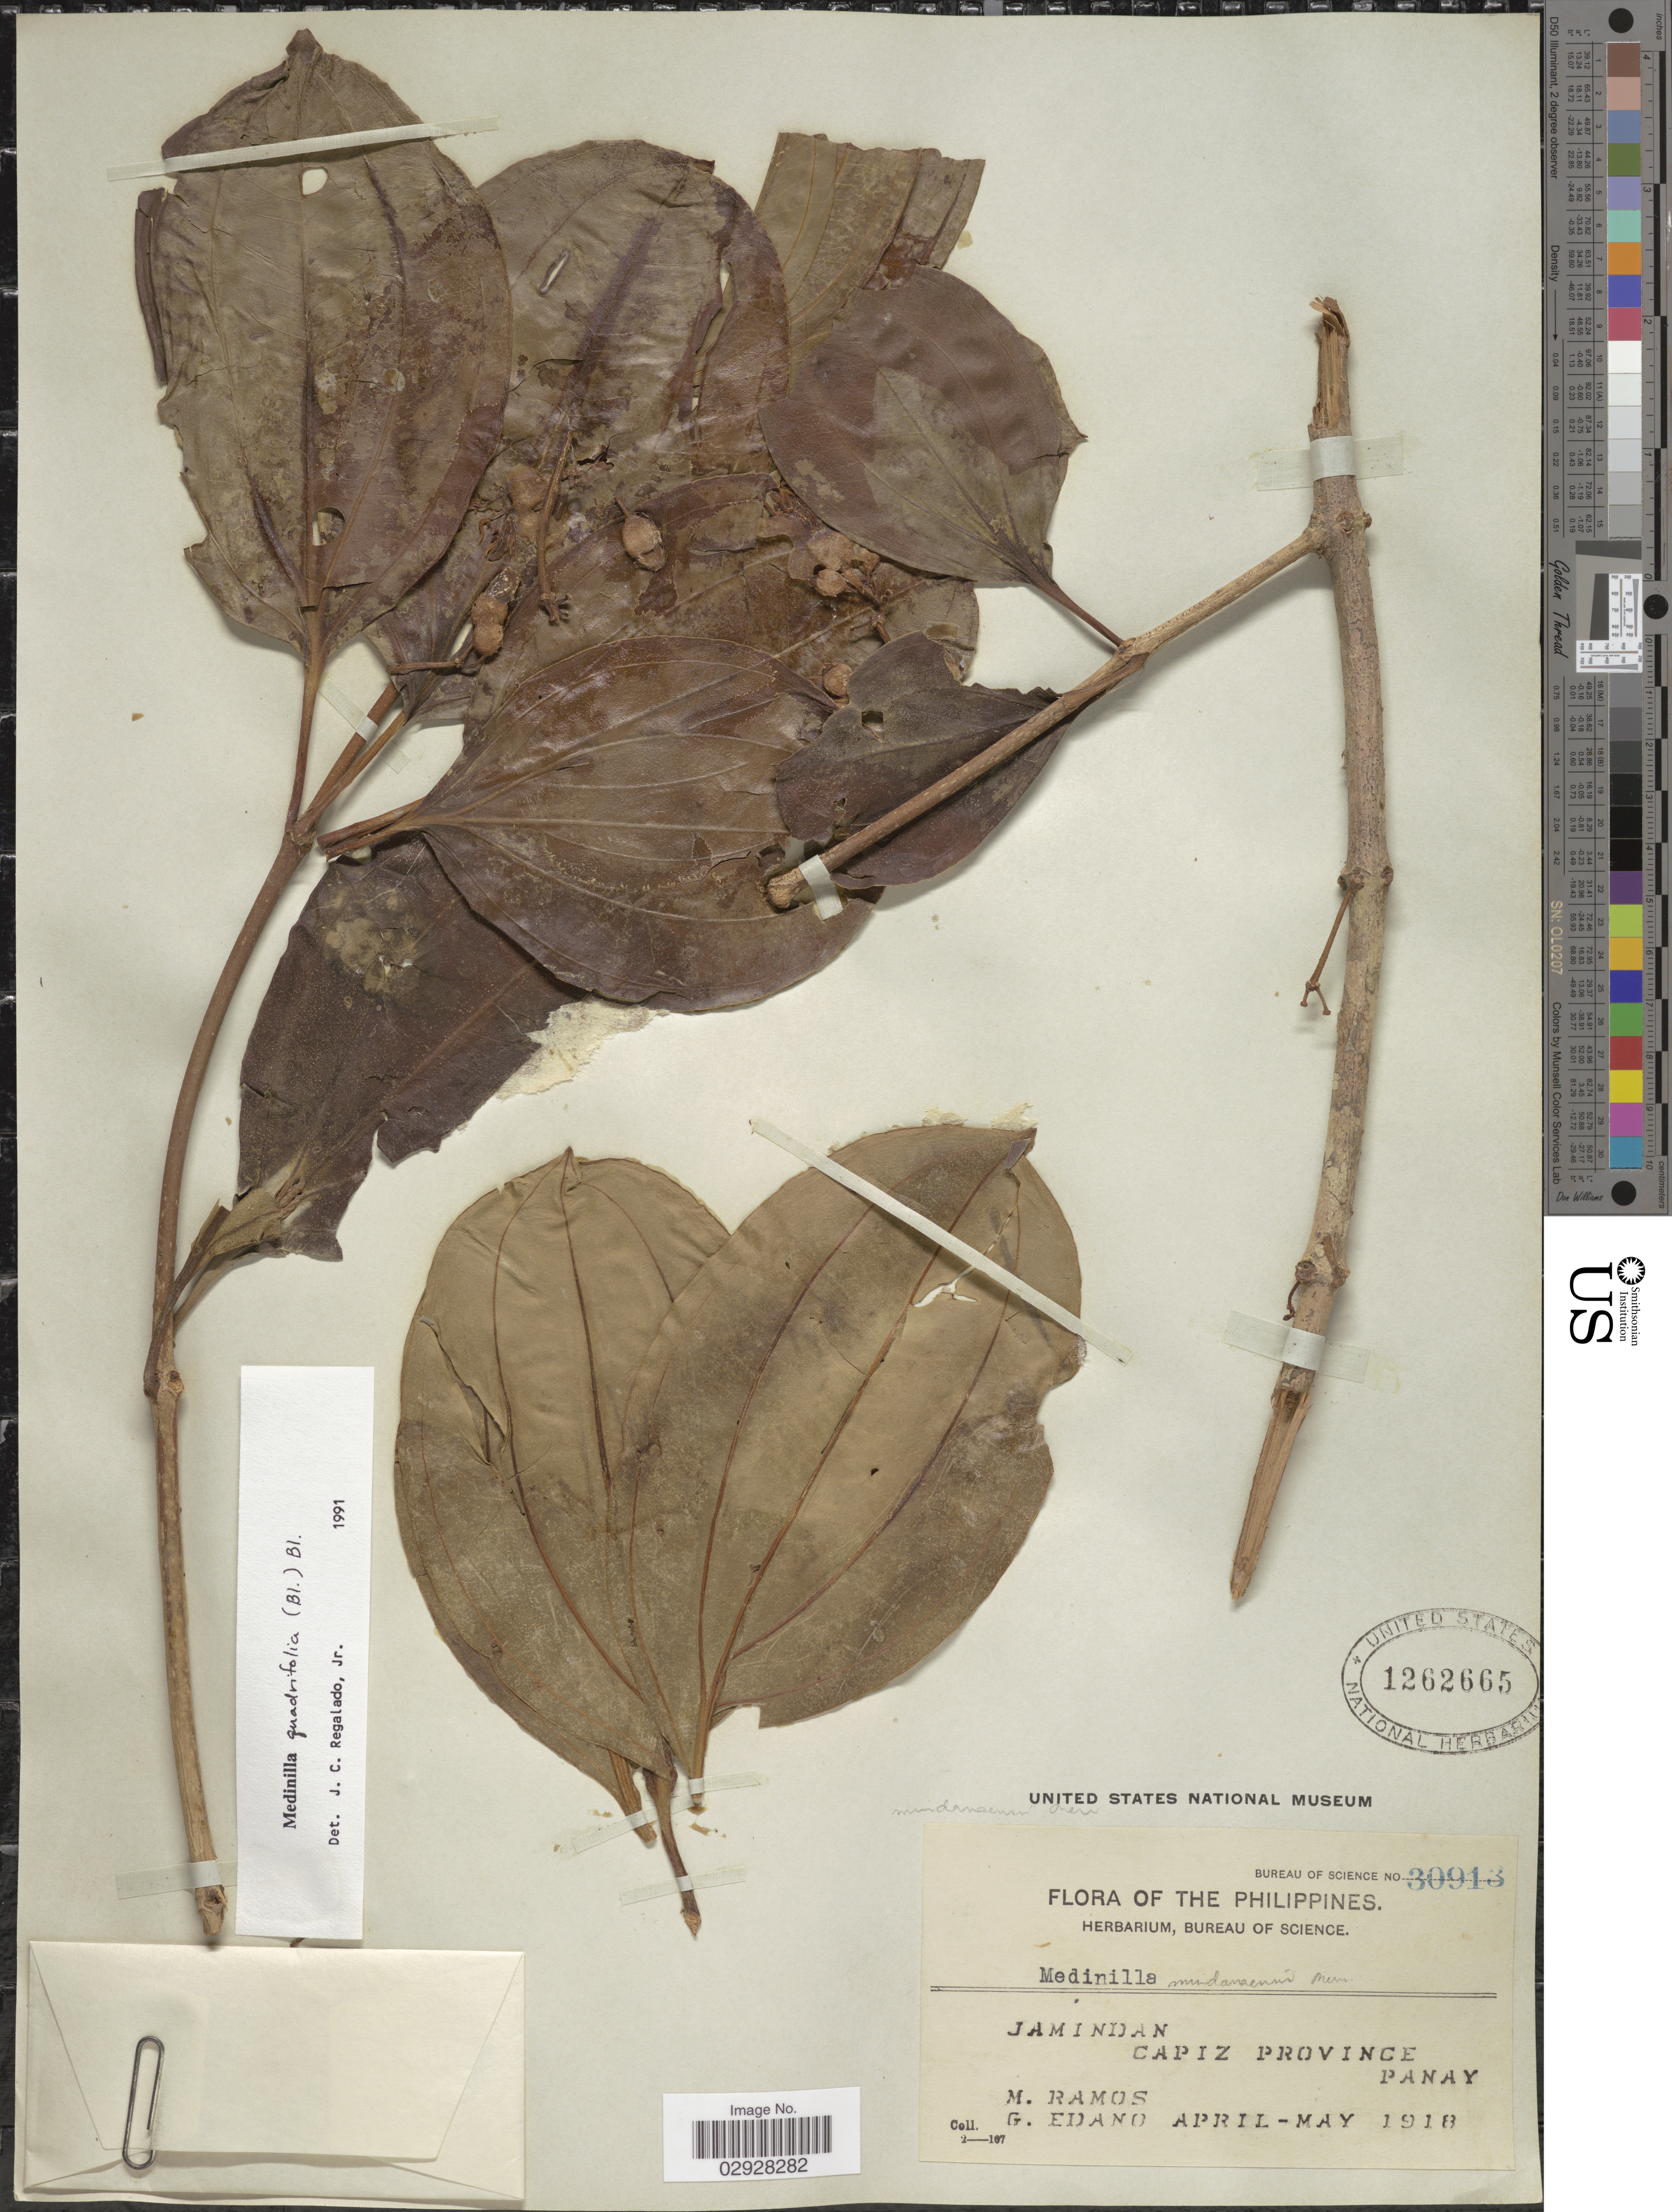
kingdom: Plantae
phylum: Tracheophyta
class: Magnoliopsida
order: Myrtales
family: Melastomataceae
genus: Medinilla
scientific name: Medinilla quadrifolia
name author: (Blume) Blume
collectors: M. Ramos & G. Edaño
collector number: Bureau of Science 30913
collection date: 1918-04/1918-05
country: Philippines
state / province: Western Visayas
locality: Jamindan, Capiz Province, Panay.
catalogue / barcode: US 1262665